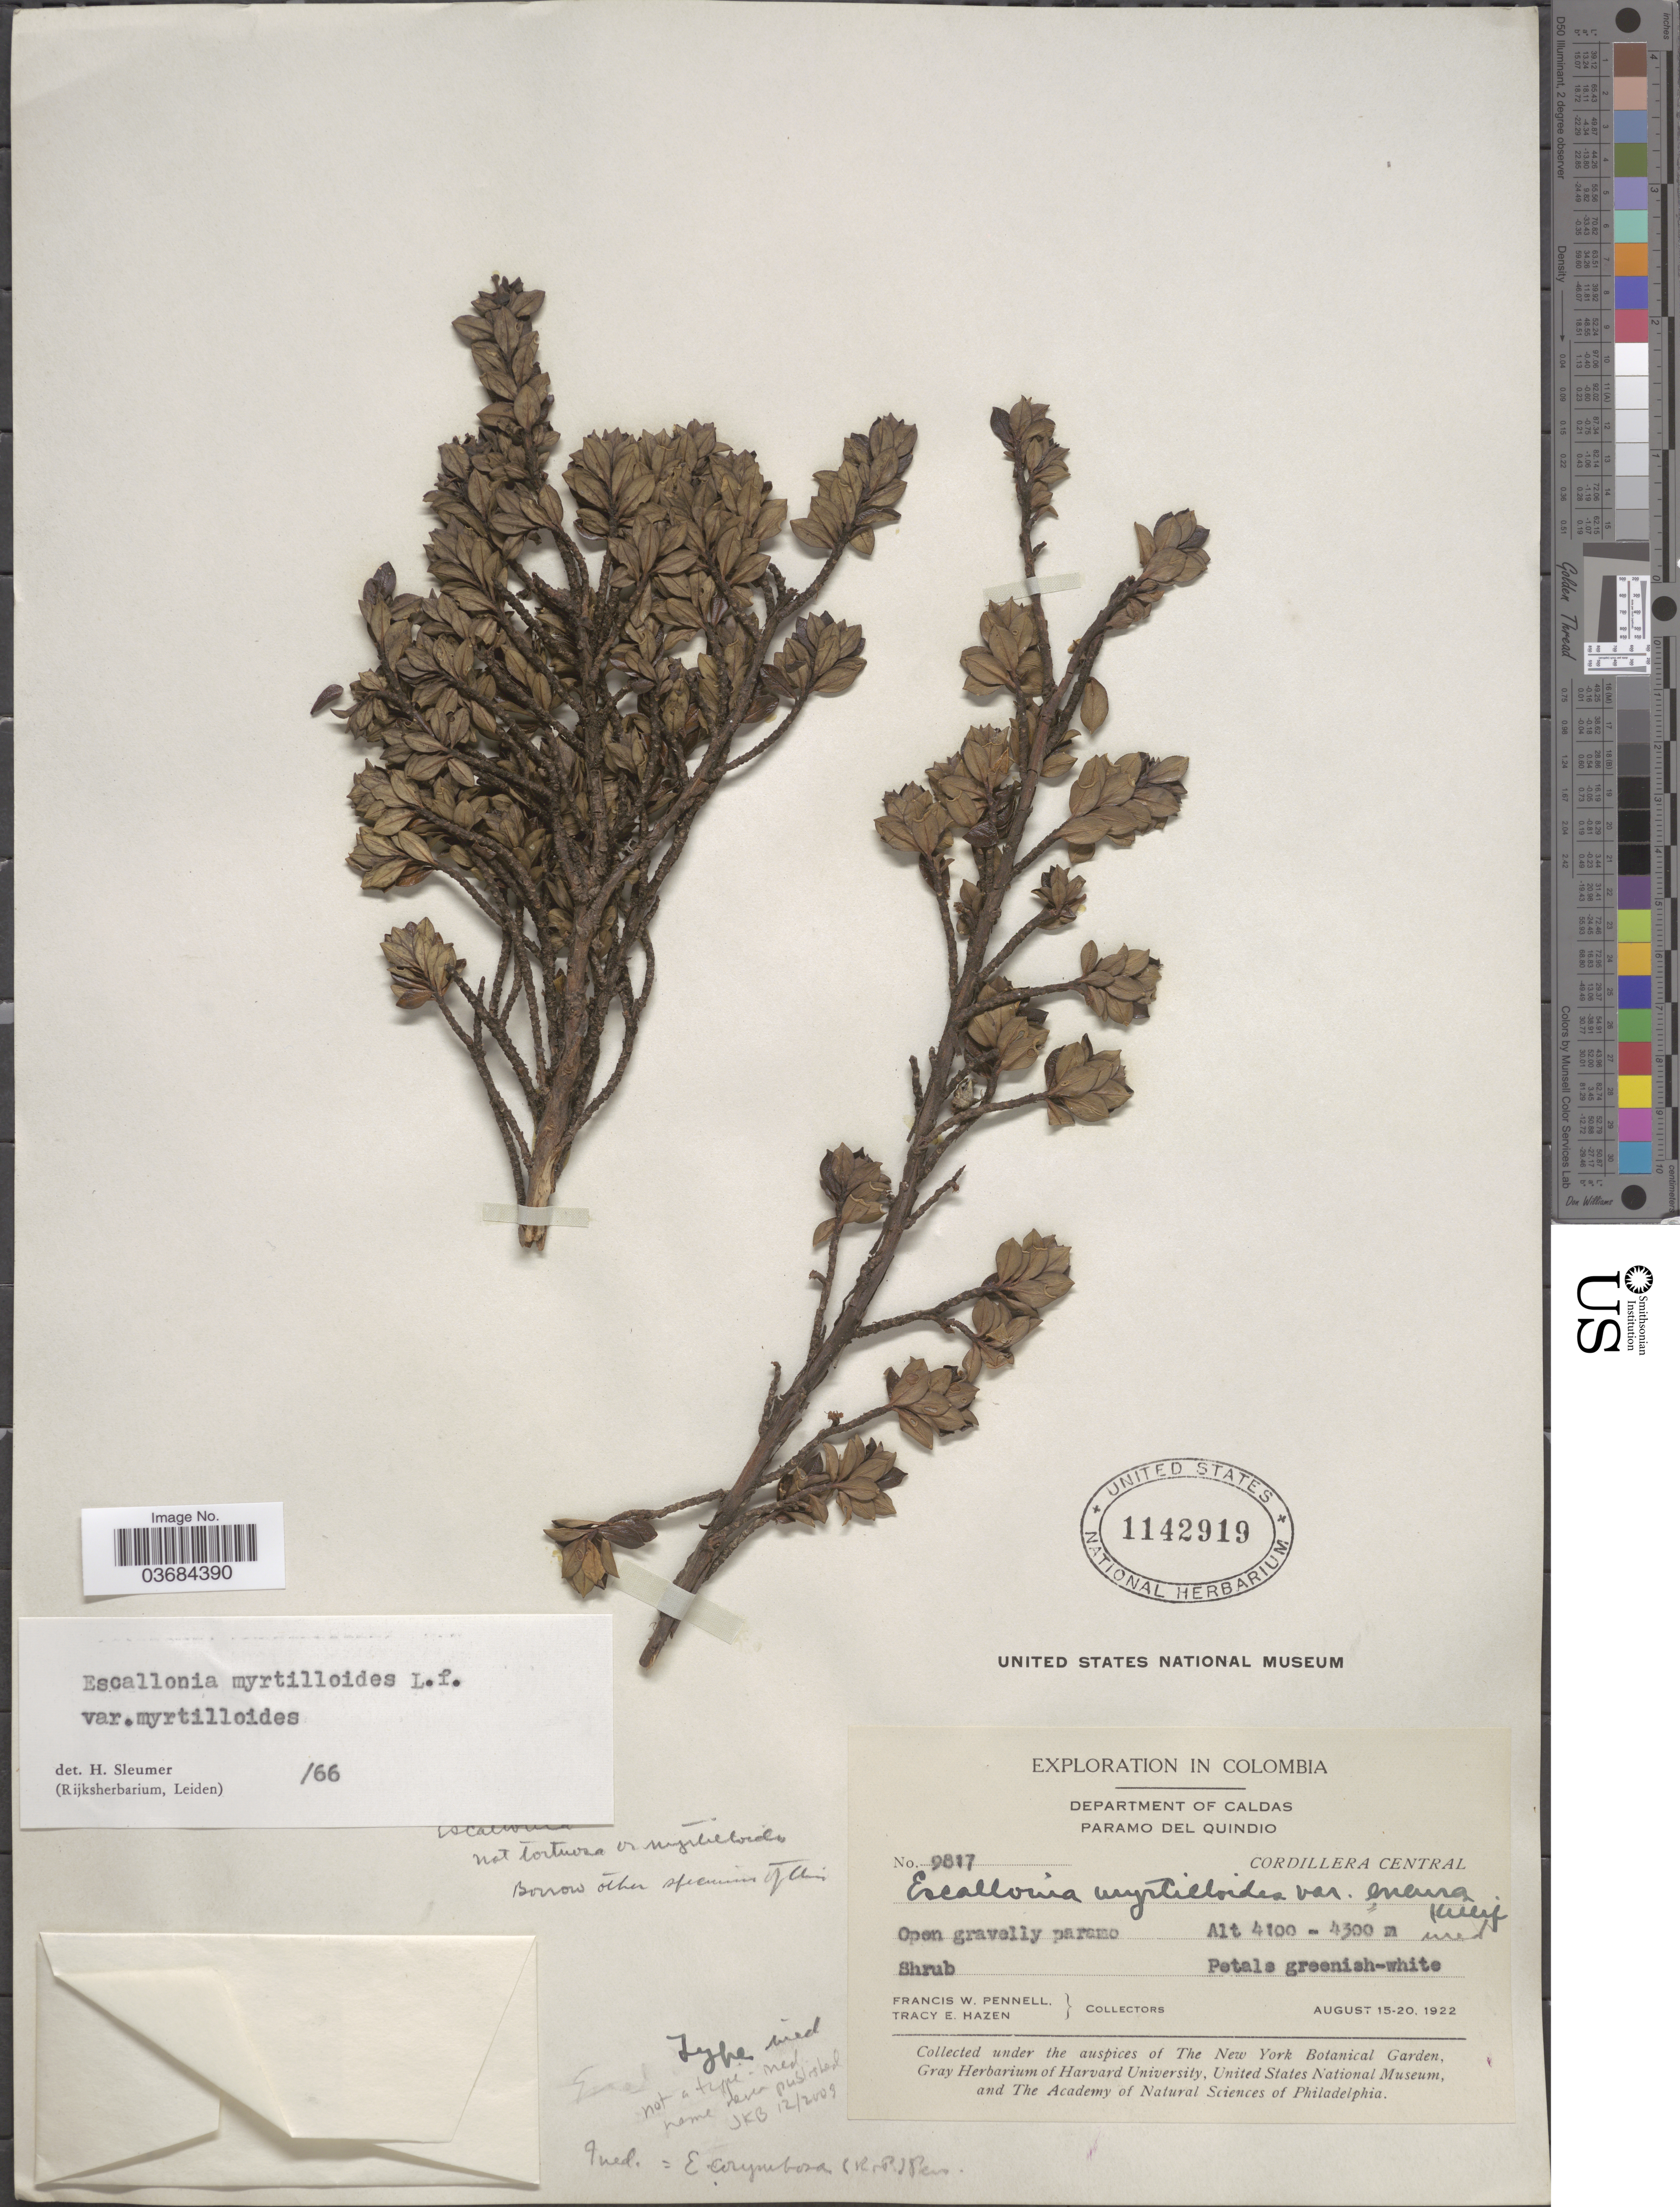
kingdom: Plantae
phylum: Tracheophyta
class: Magnoliopsida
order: Escalloniales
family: Escalloniaceae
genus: Escallonia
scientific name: Escallonia myrtilloides var. myrtilloides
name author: L. f.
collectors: F. W. Pennell & T. E. Hazen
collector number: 9817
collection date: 1922-08-15/1922-08-20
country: Colombia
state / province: Caldas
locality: Exploration in Colombia. Department of Caldas. Paramo del Quindio. Cordillera Central.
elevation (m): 4100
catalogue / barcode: US 1142919